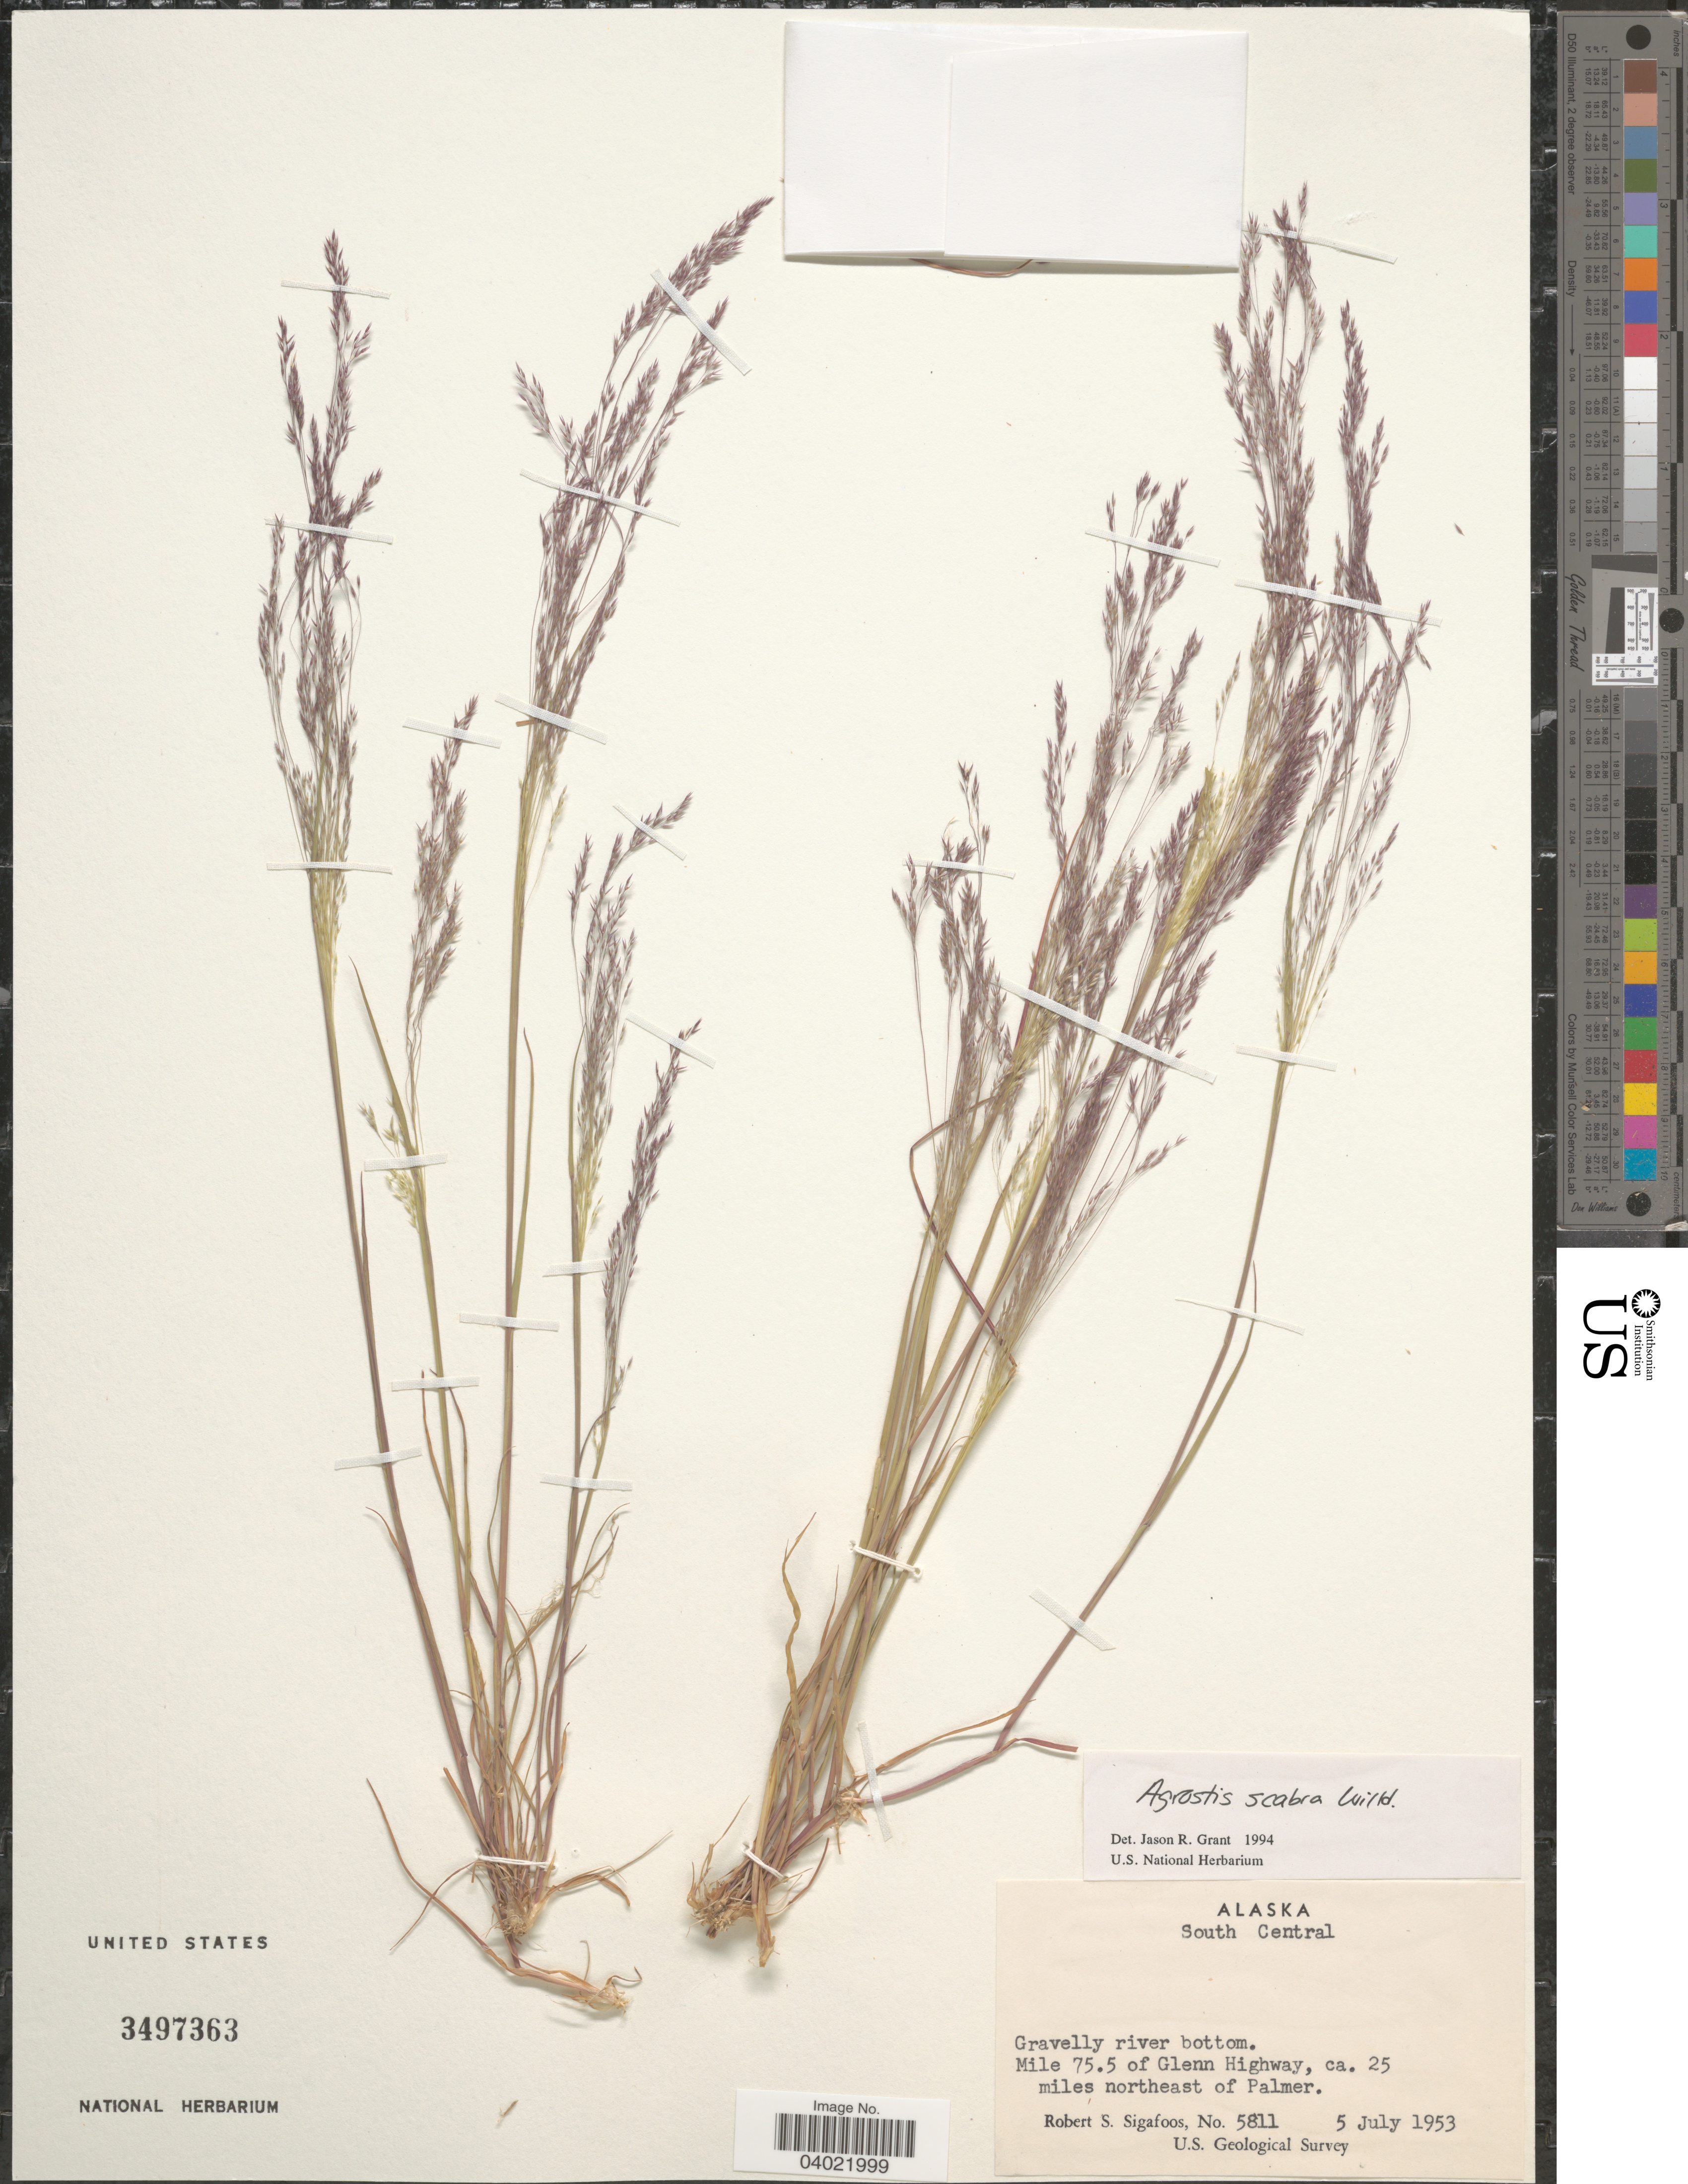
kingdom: Plantae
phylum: Tracheophyta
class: Liliopsida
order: Poales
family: Poaceae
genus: Agrostis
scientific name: Agrostis scabra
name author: Willd.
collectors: R. Sigafoos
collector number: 5811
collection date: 1953-07-05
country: United States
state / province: Alaska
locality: South Central. Mile 75.5 of Glenn Highway, ca. 25 miles northeast of Palmer.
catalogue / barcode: US 3497363